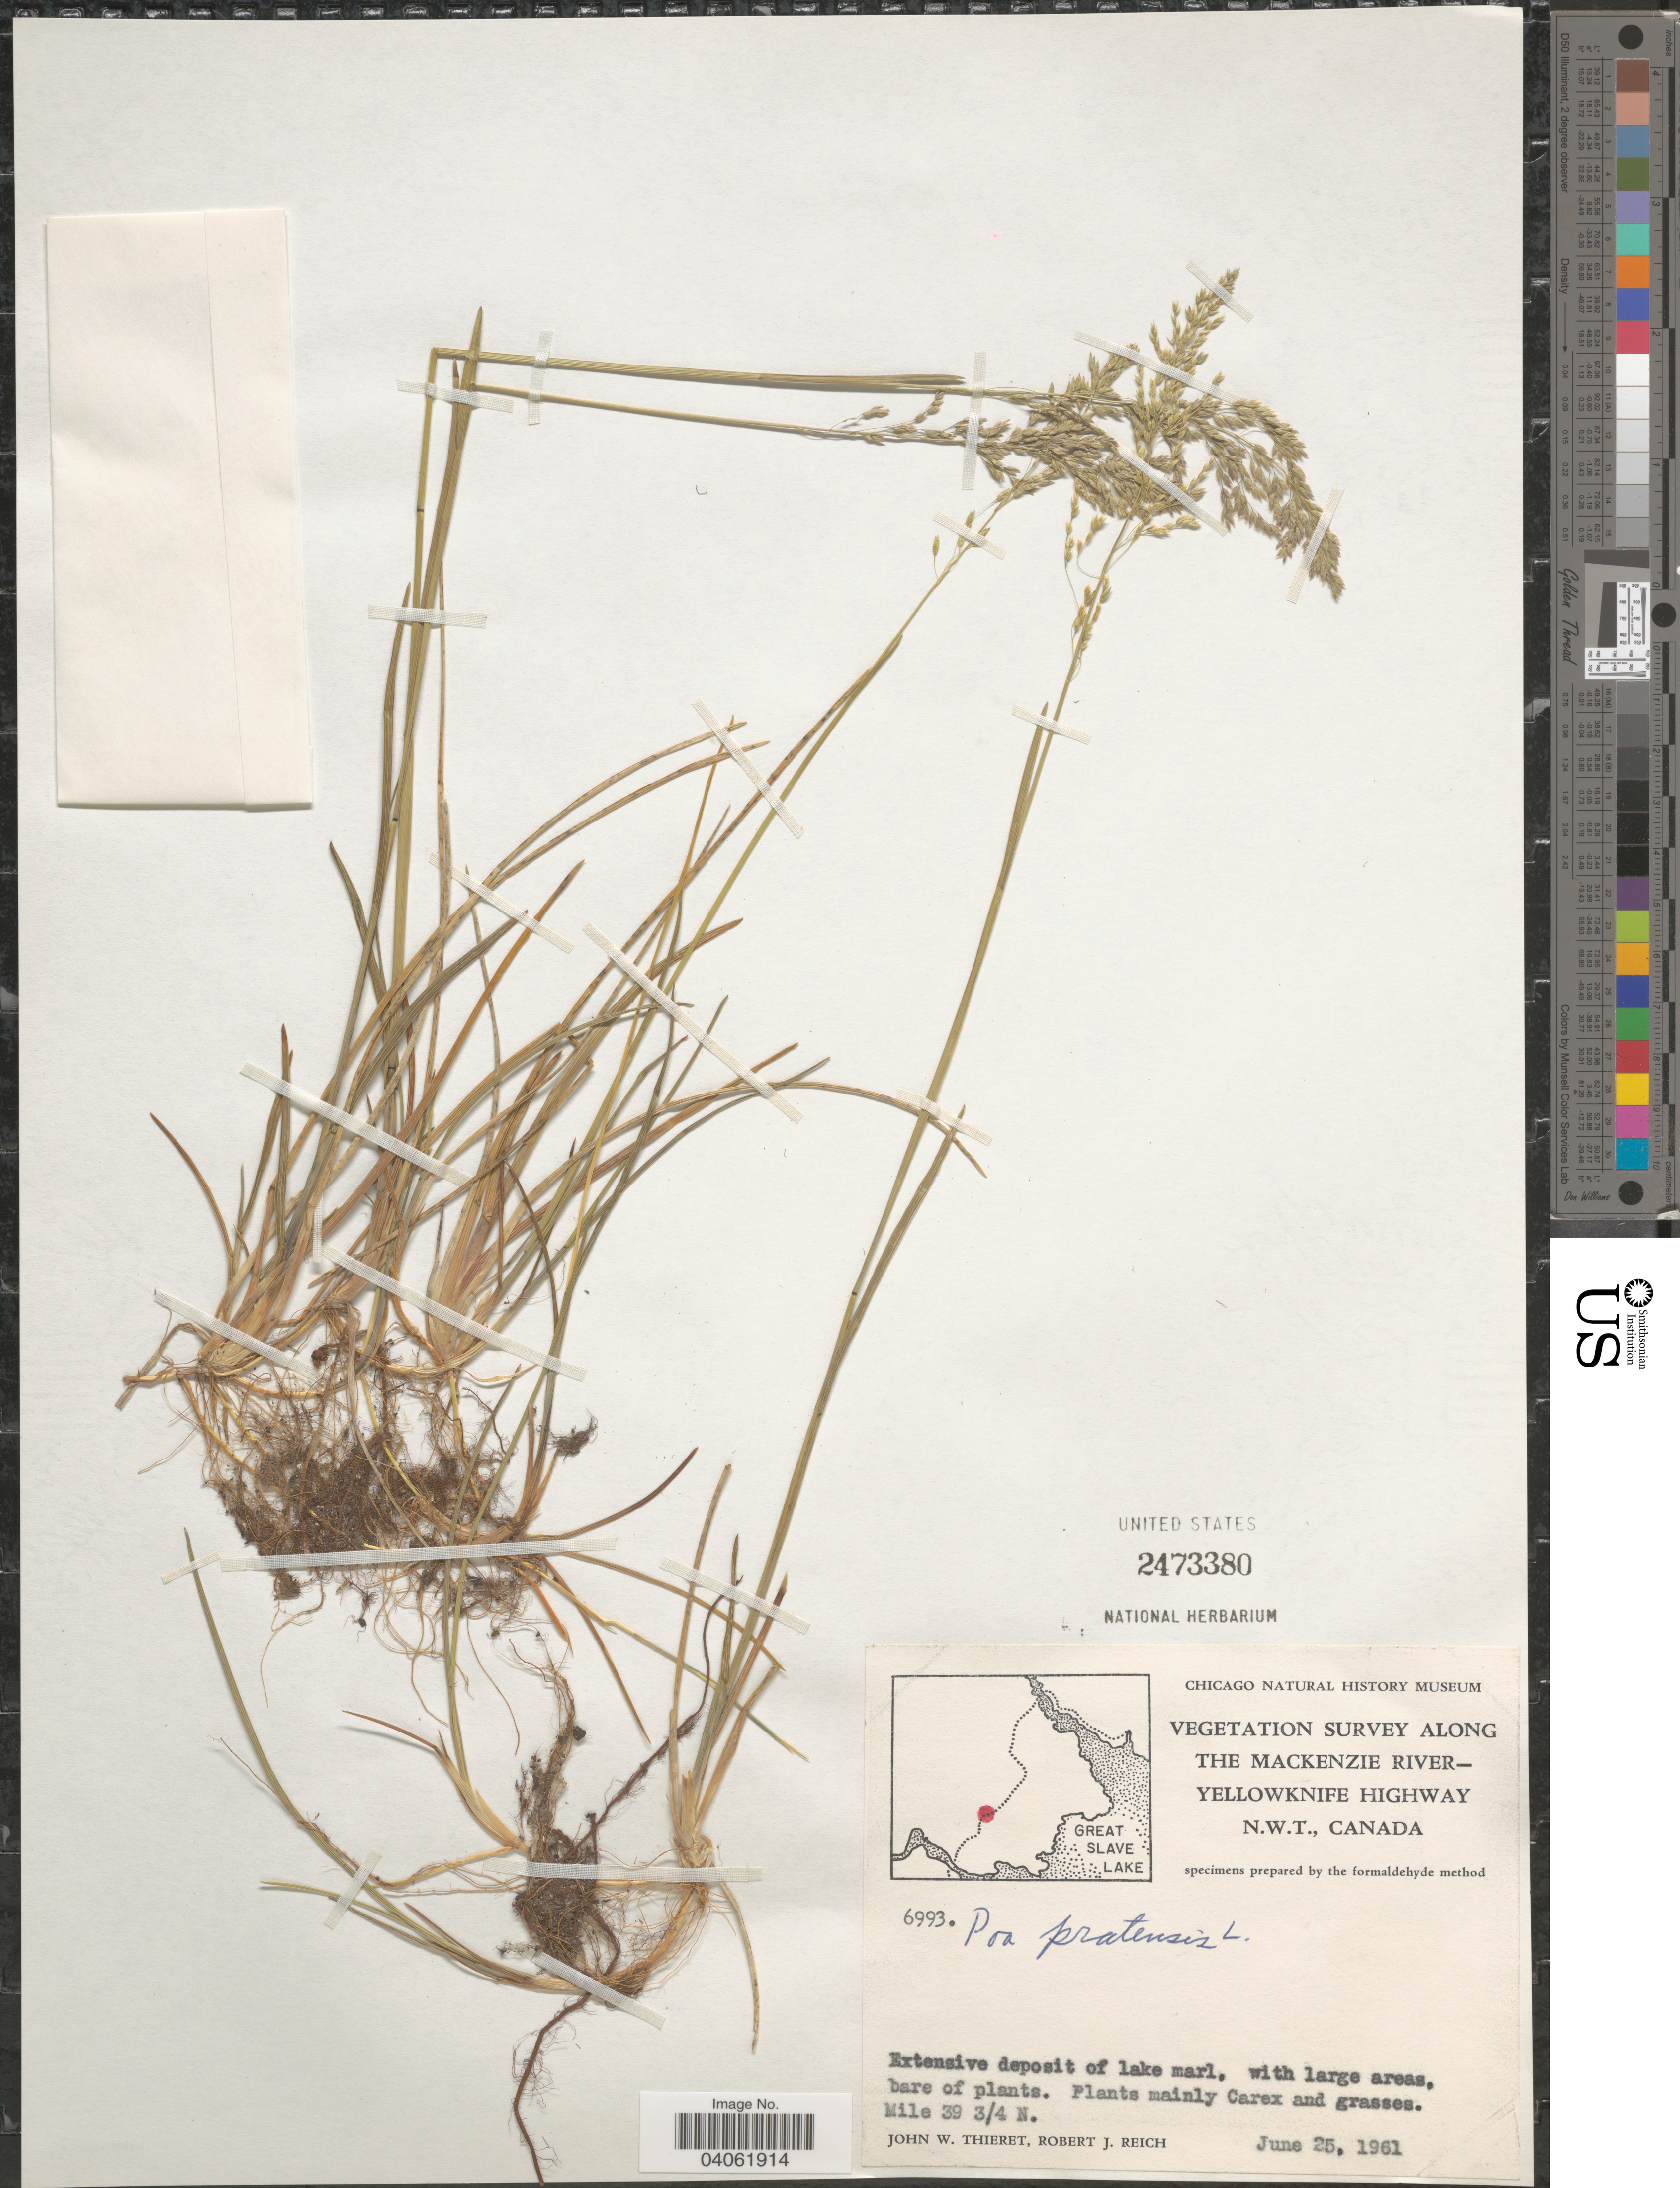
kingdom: Plantae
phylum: Tracheophyta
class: Liliopsida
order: Poales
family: Poaceae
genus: Poa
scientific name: Poa pratensis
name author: L.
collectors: J. W. Thieret & R. Reich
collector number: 6993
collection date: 1961-06-25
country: Canada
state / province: Northwest Territories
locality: Along the Mackenzie River-Yellowknife Highway. N.W.T. Mile 39 ¾ N.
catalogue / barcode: US 2473380